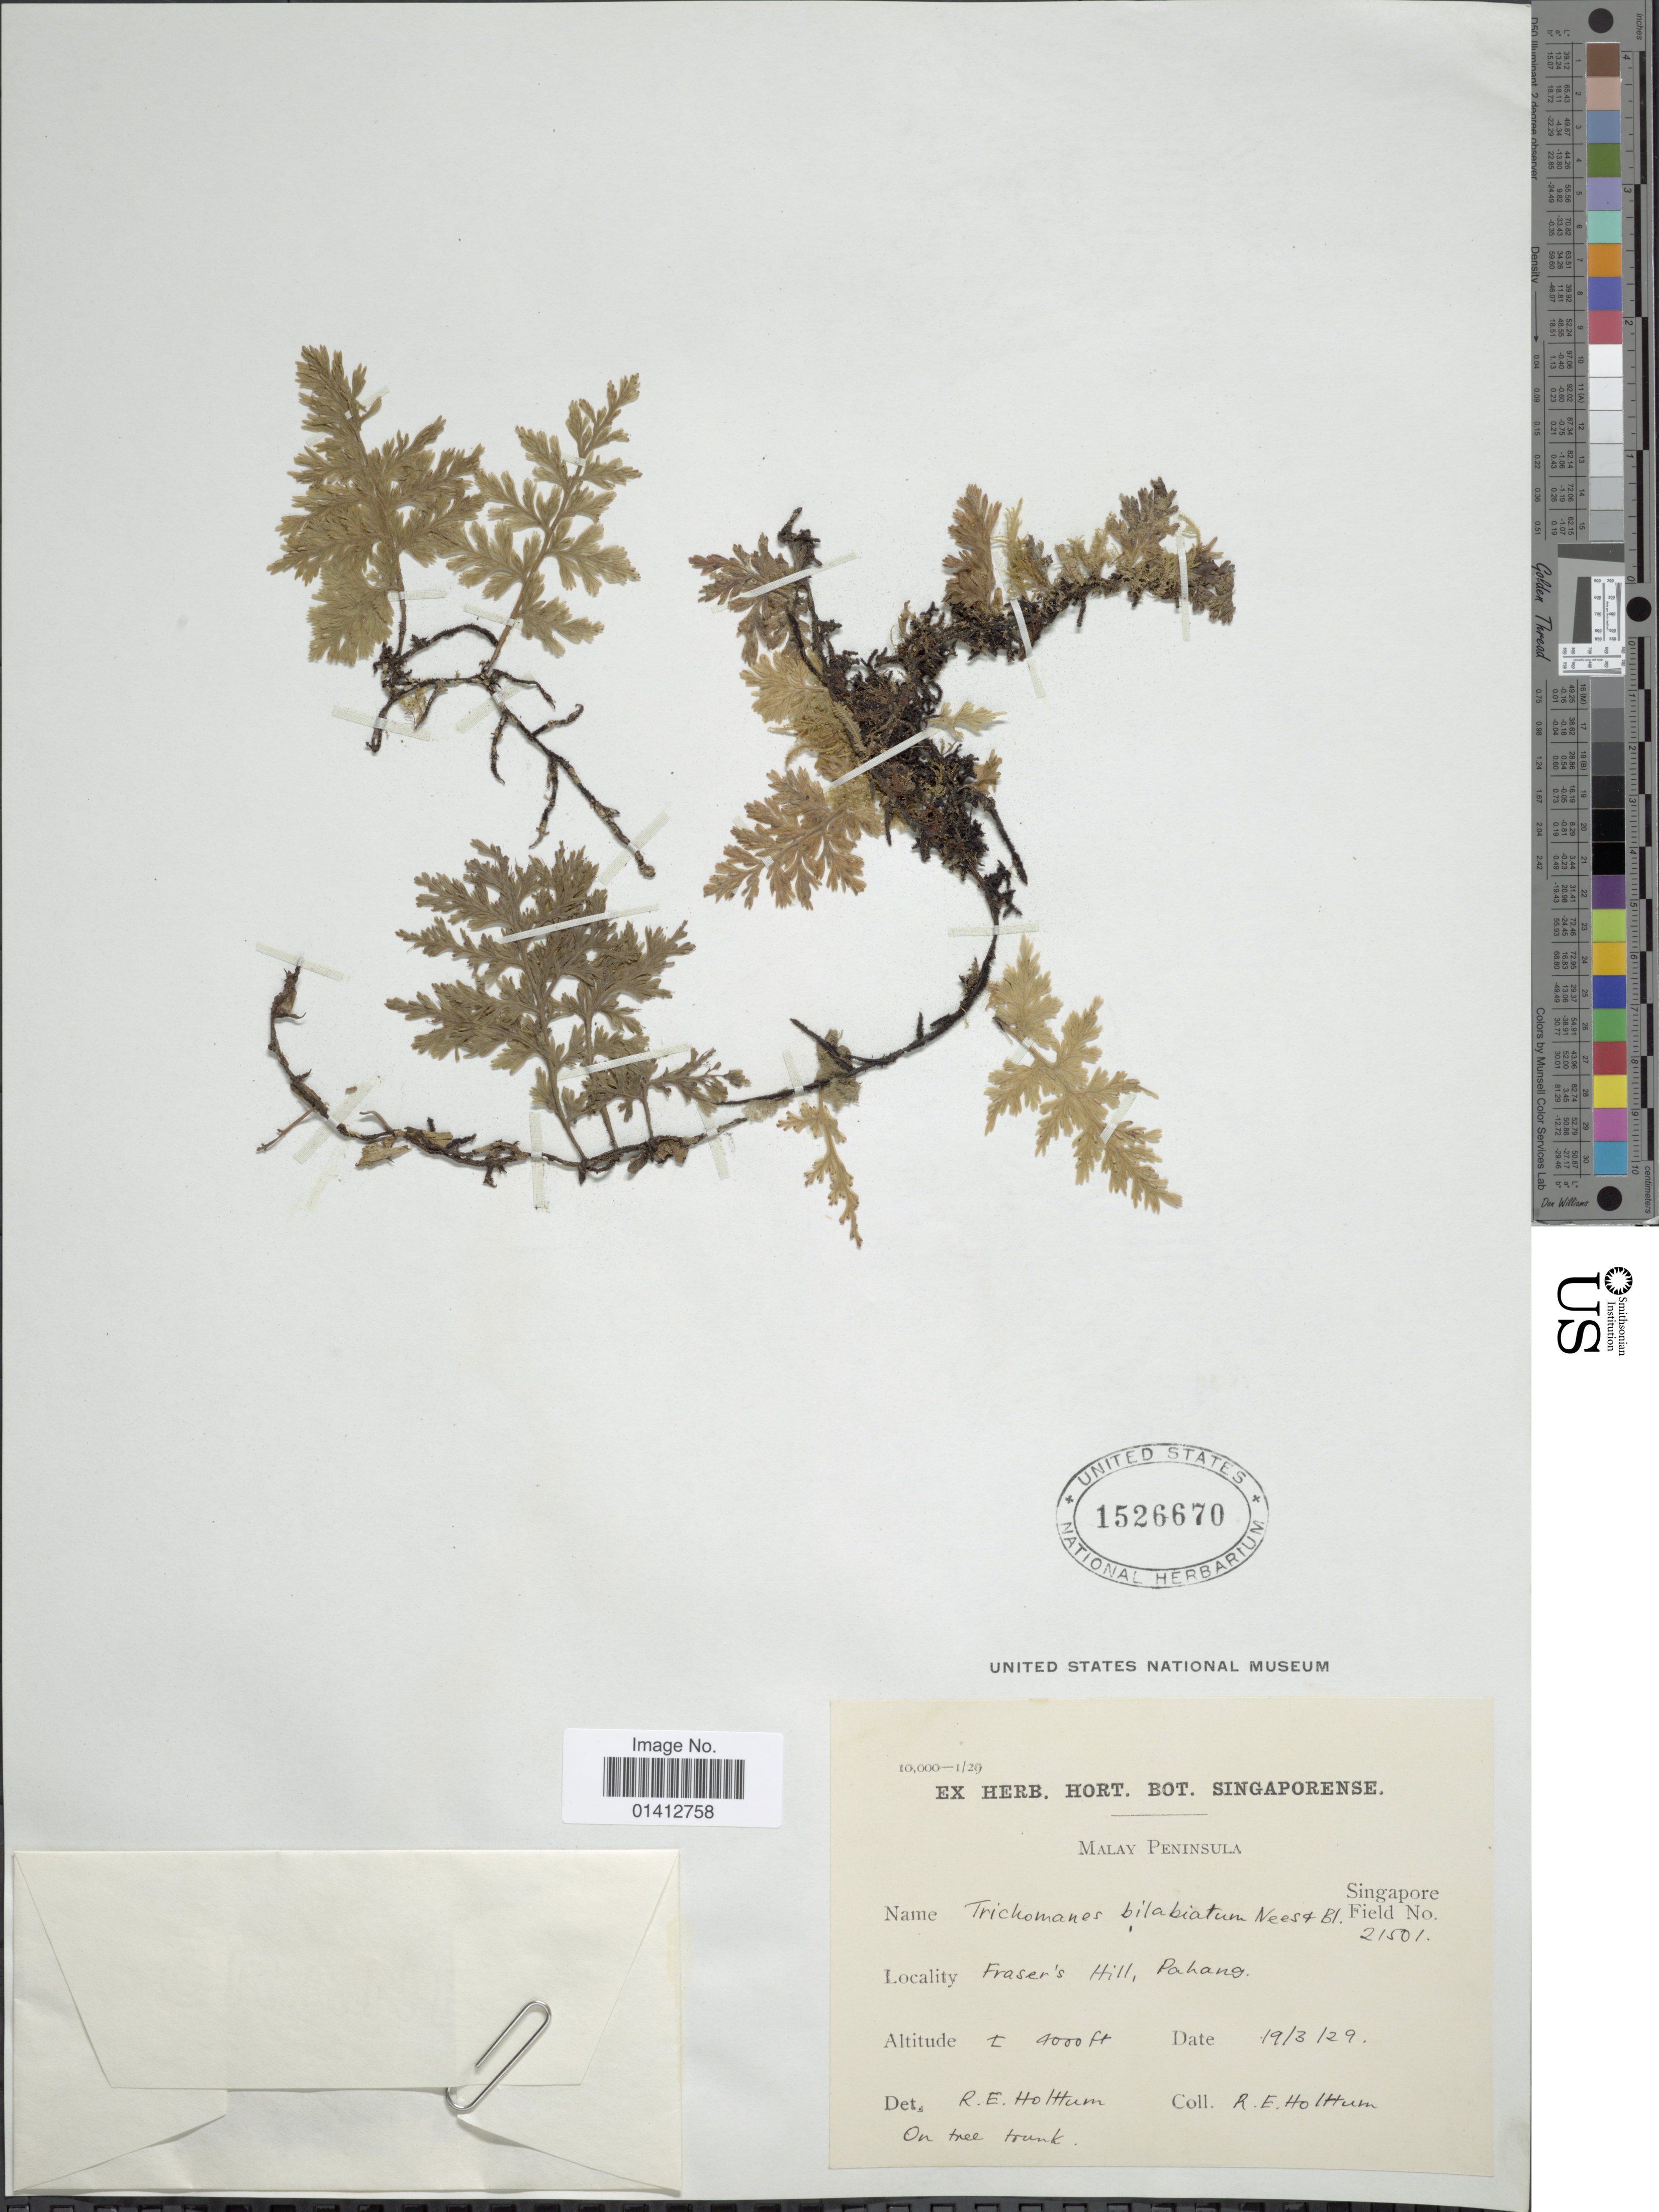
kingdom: Plantae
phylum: Tracheophyta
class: Polypodiopsida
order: Hymenophyllales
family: Hymenophyllaceae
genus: Crepidomanes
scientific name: Crepidomanes bilabiatum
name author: (Nees ex Blume) Copel.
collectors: R. E. Holttum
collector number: Singapore Field 21501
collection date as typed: Transcribed d/m/y: 19/3/29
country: Malaysia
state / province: Pahang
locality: Malay Peninsula, Fraser's Hill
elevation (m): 2743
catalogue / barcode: US 1526670